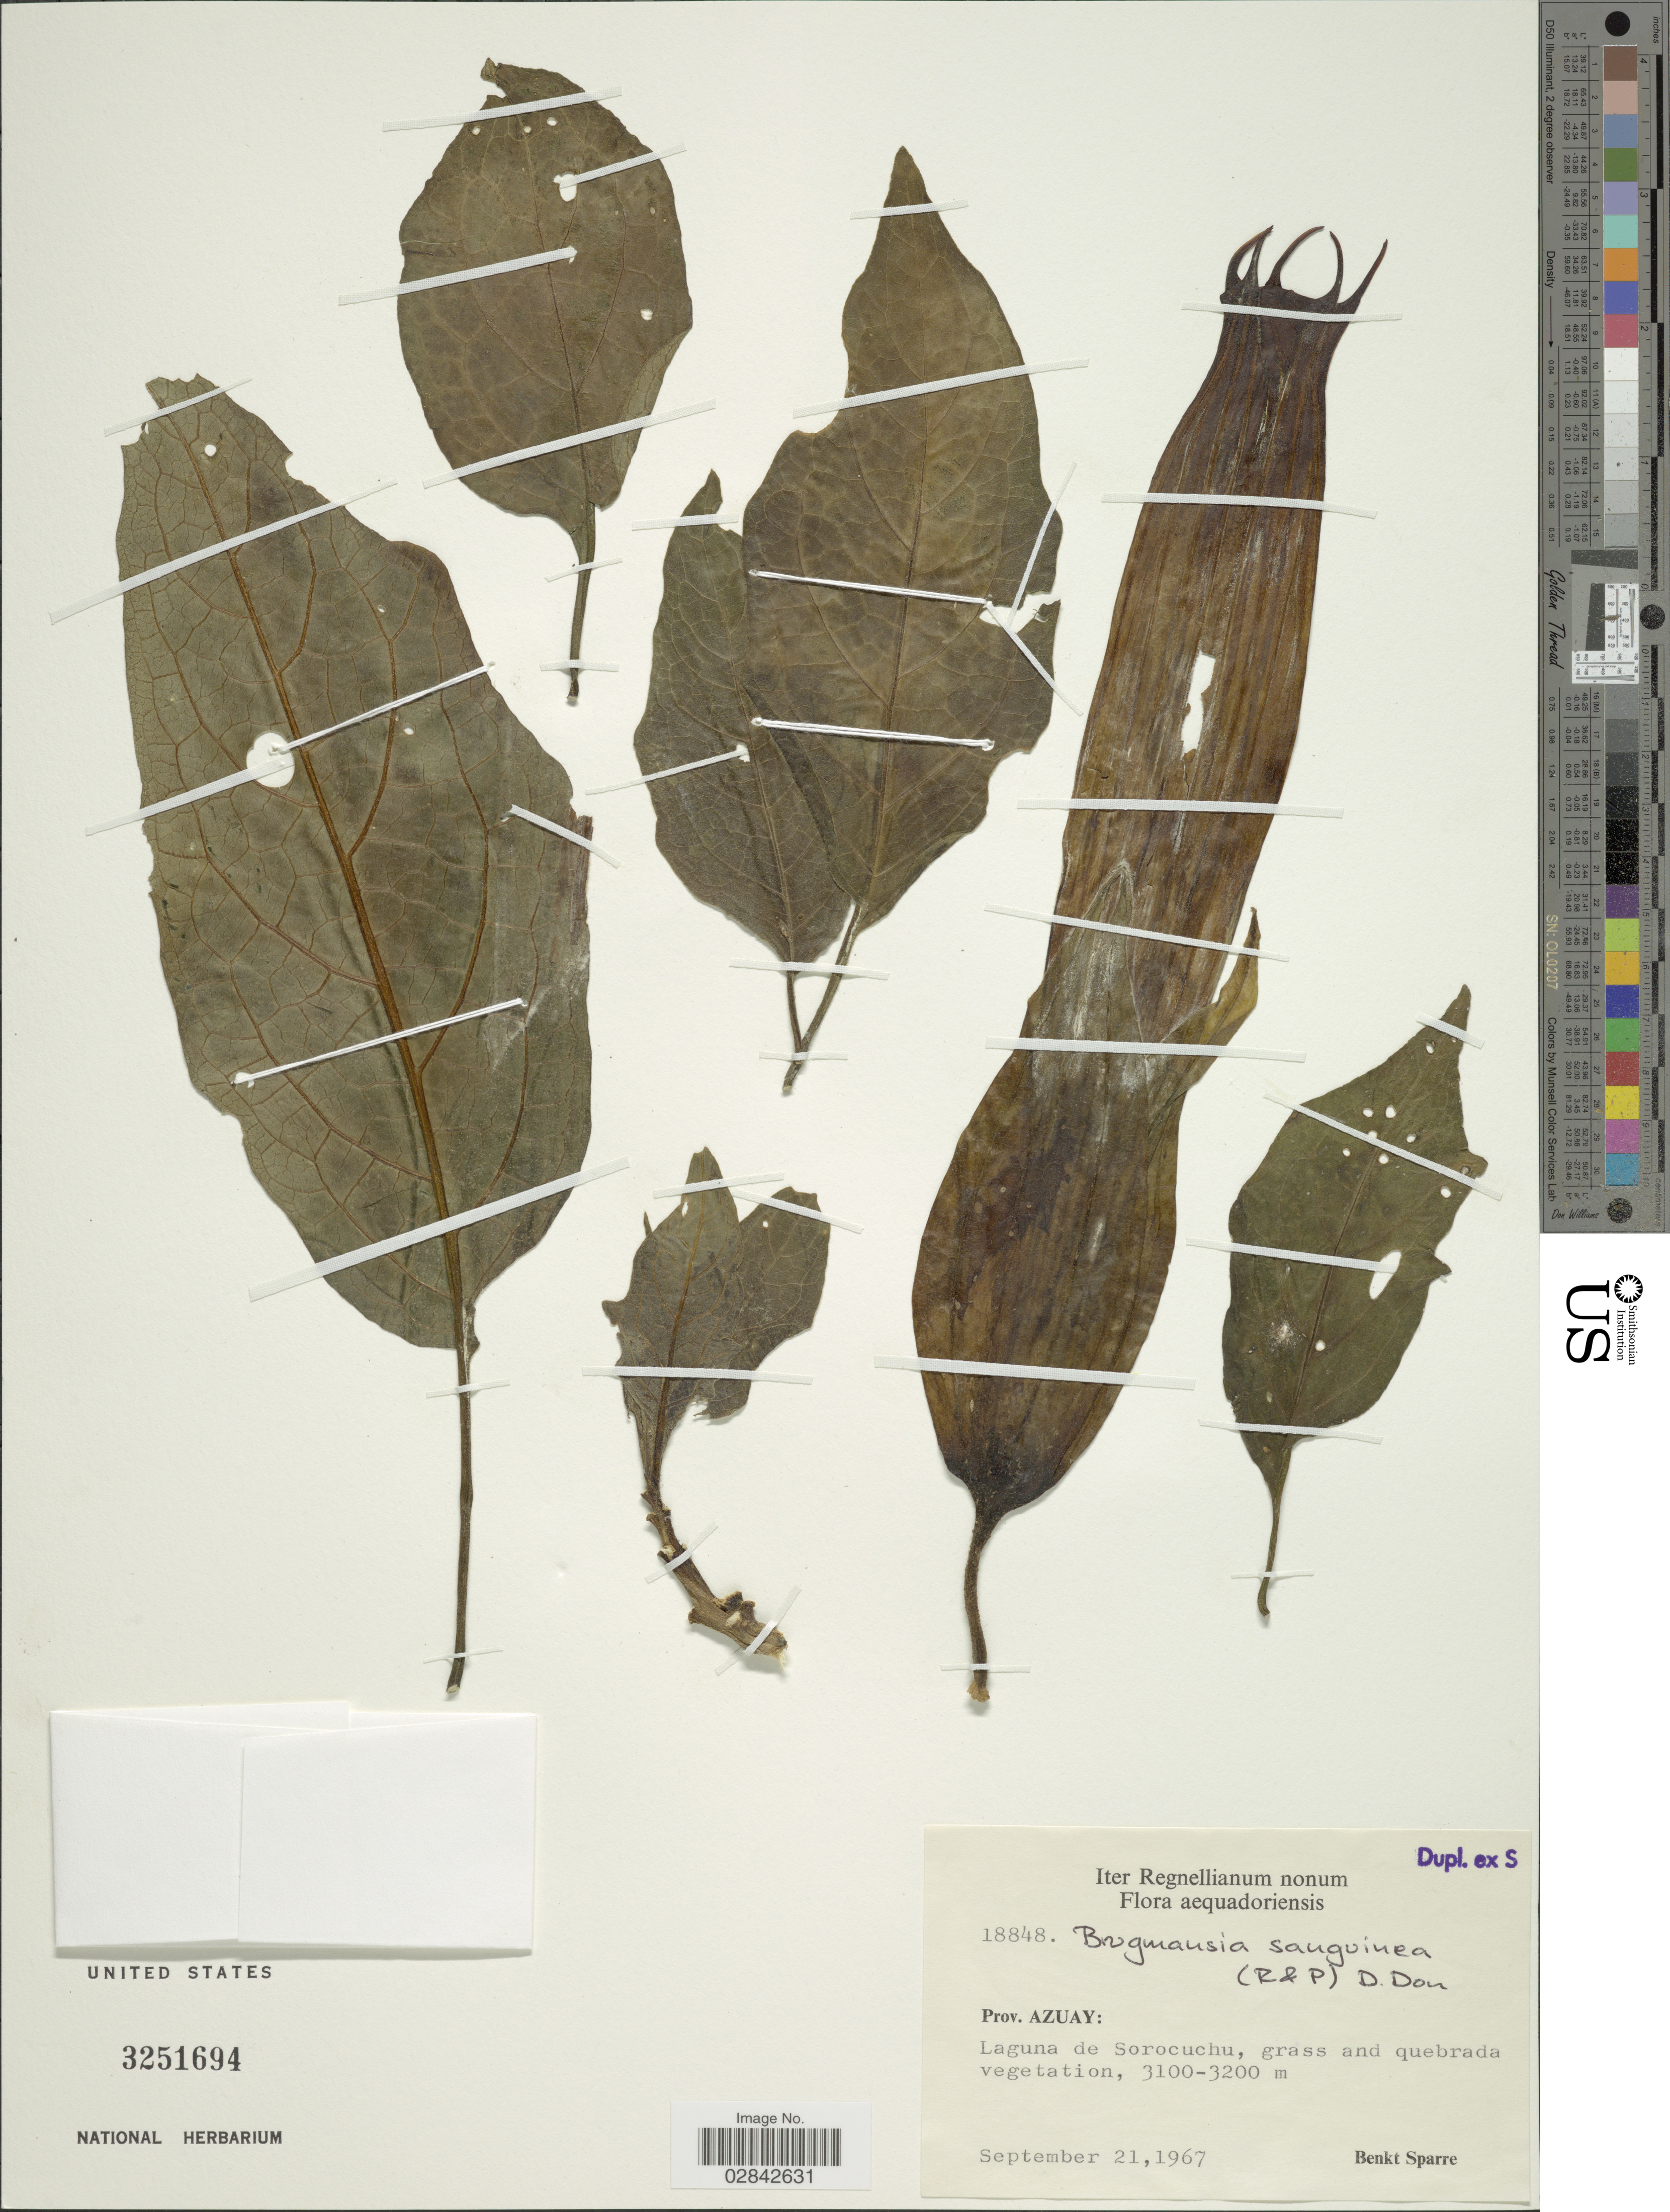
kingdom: Plantae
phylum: Tracheophyta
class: Magnoliopsida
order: Solanales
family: Solanaceae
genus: Brugmansia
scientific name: Brugmansia sanguinea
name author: (Ruiz & Pav.) D. Don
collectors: B. Sparre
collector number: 18848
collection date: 1967-09-21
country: Ecuador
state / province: Azuay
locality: Laguna de Sorocuchu, grass and quebrada vegatation.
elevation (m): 3100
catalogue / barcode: US 3251694